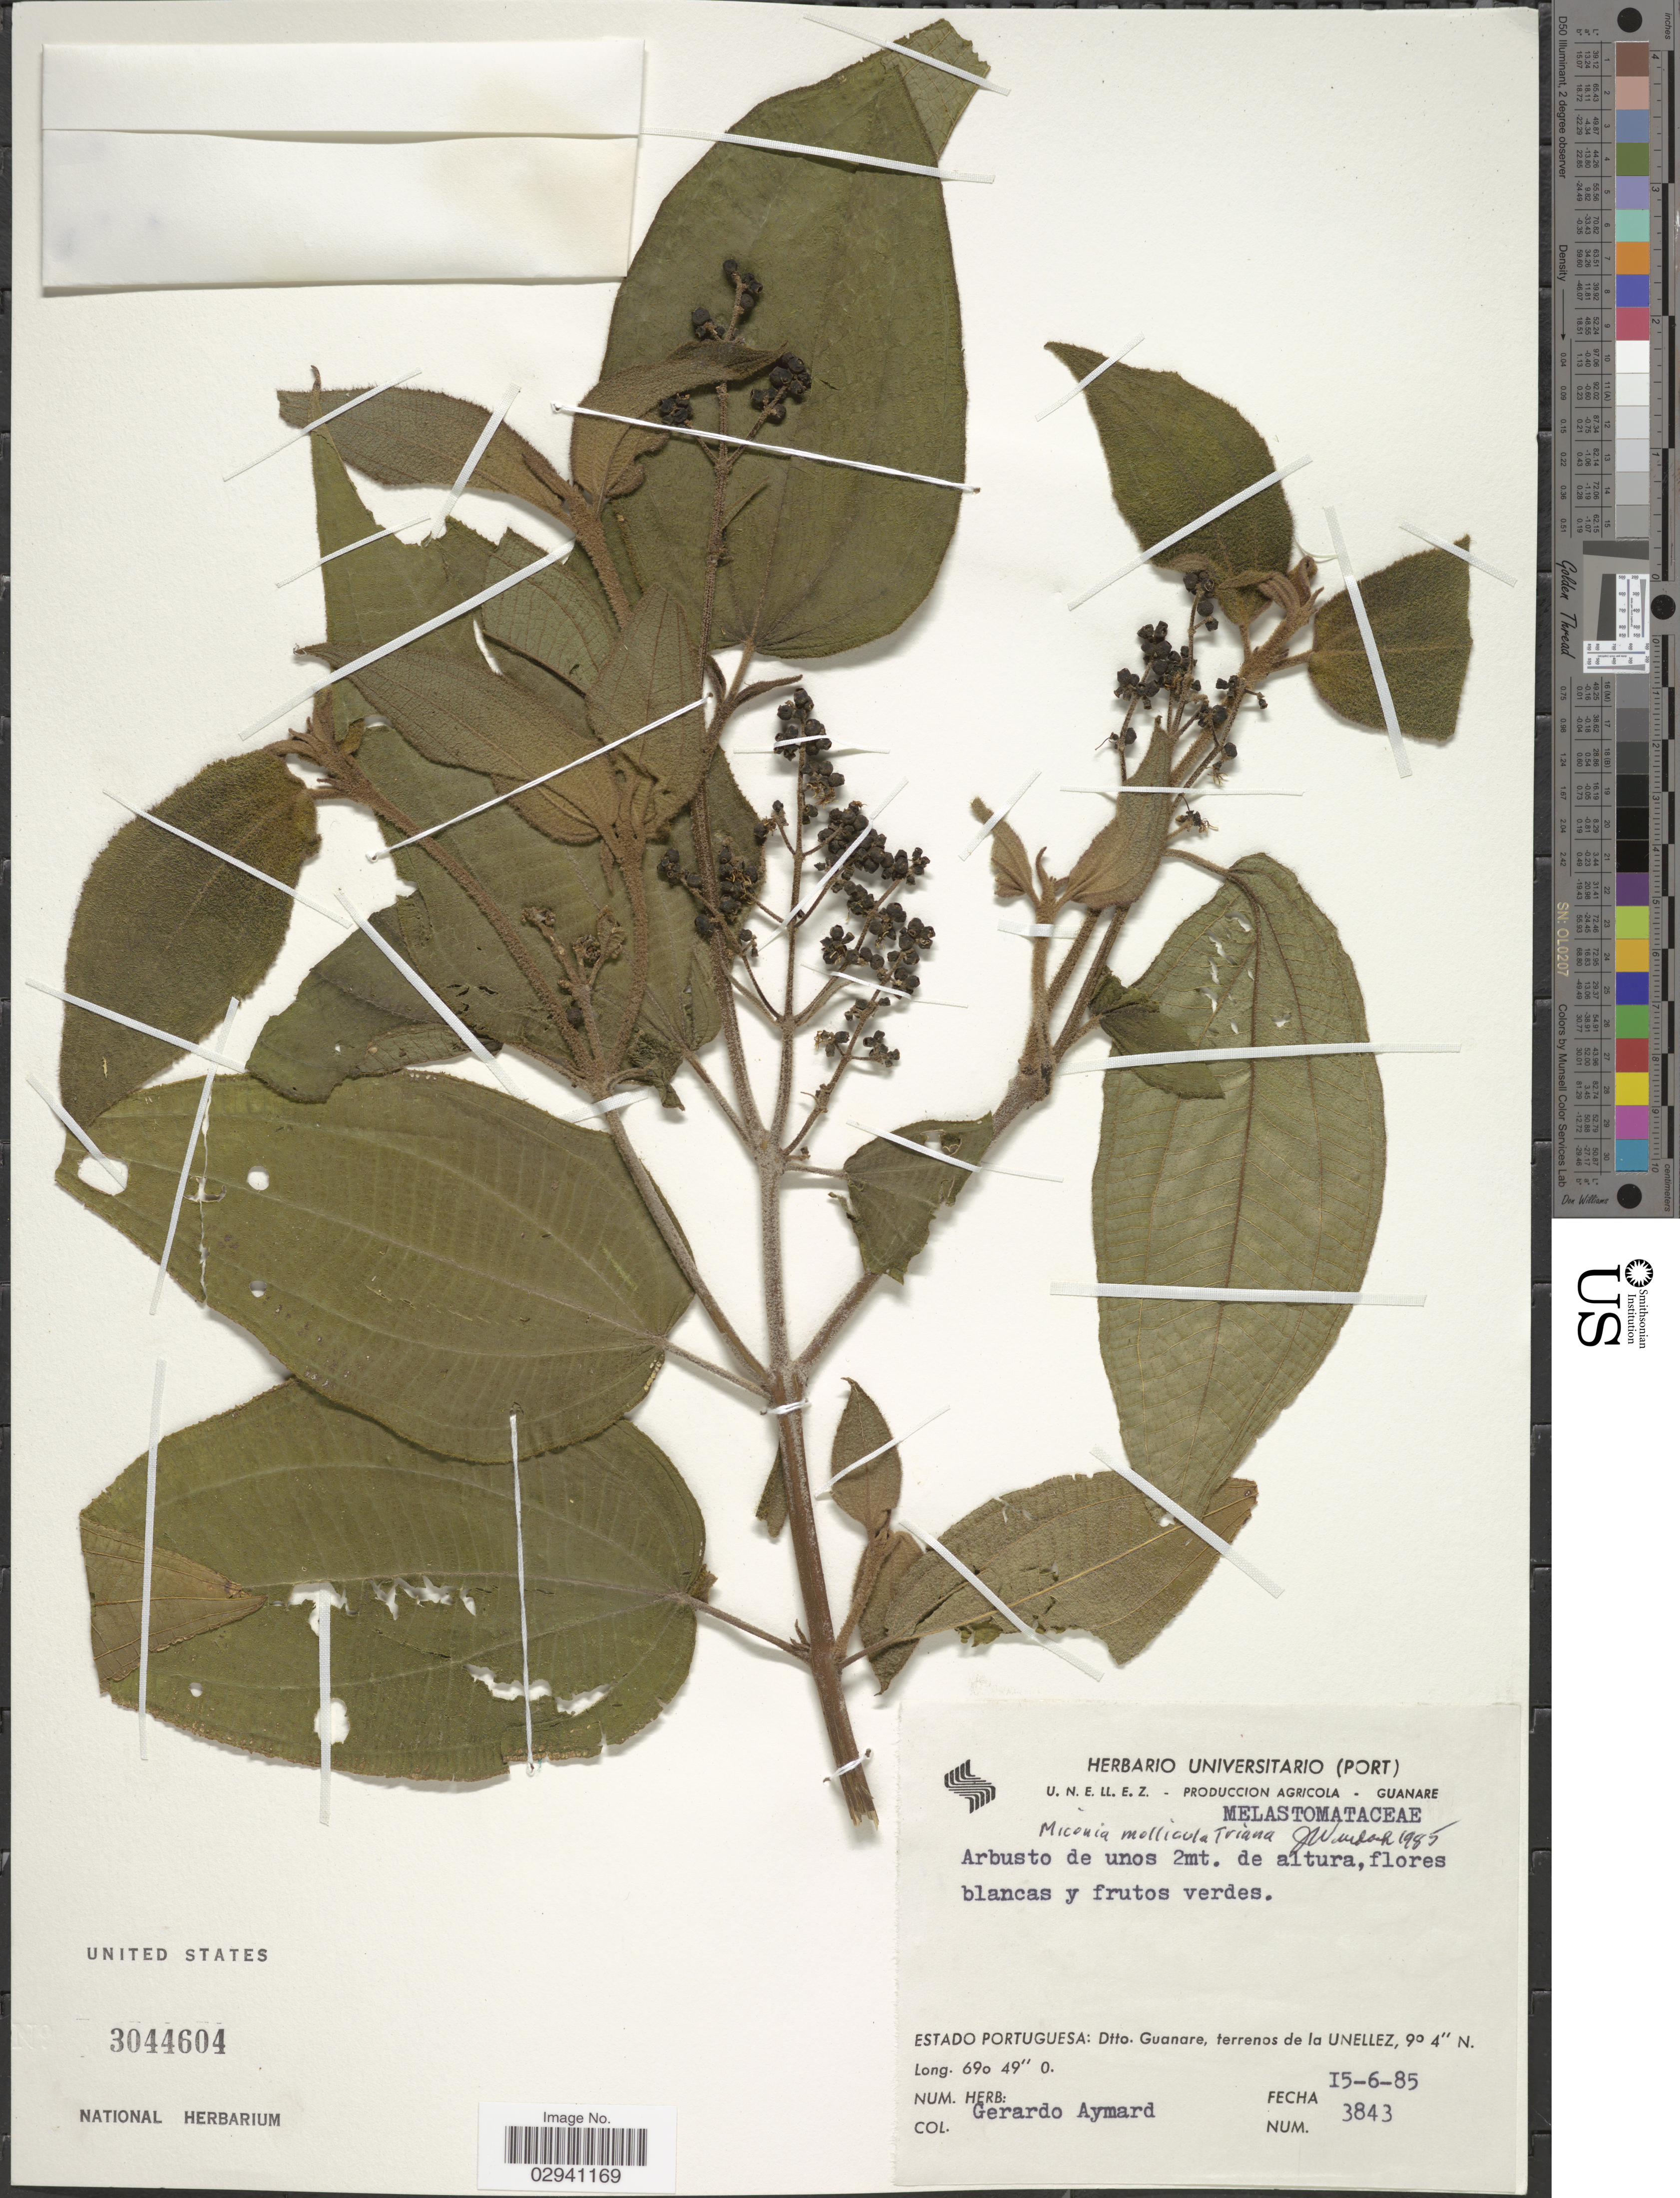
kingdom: Plantae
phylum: Tracheophyta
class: Magnoliopsida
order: Myrtales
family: Melastomataceae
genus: Miconia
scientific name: Miconia mollicula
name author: Triana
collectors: G. A. Aymard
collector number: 3843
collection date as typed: Transcribed d/m/y: 15/6/85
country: Venezuela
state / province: Portuguesa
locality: Estado Portuguesa: Dtto. Guanare, terrenos de la Unellez.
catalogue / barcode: US 3044604